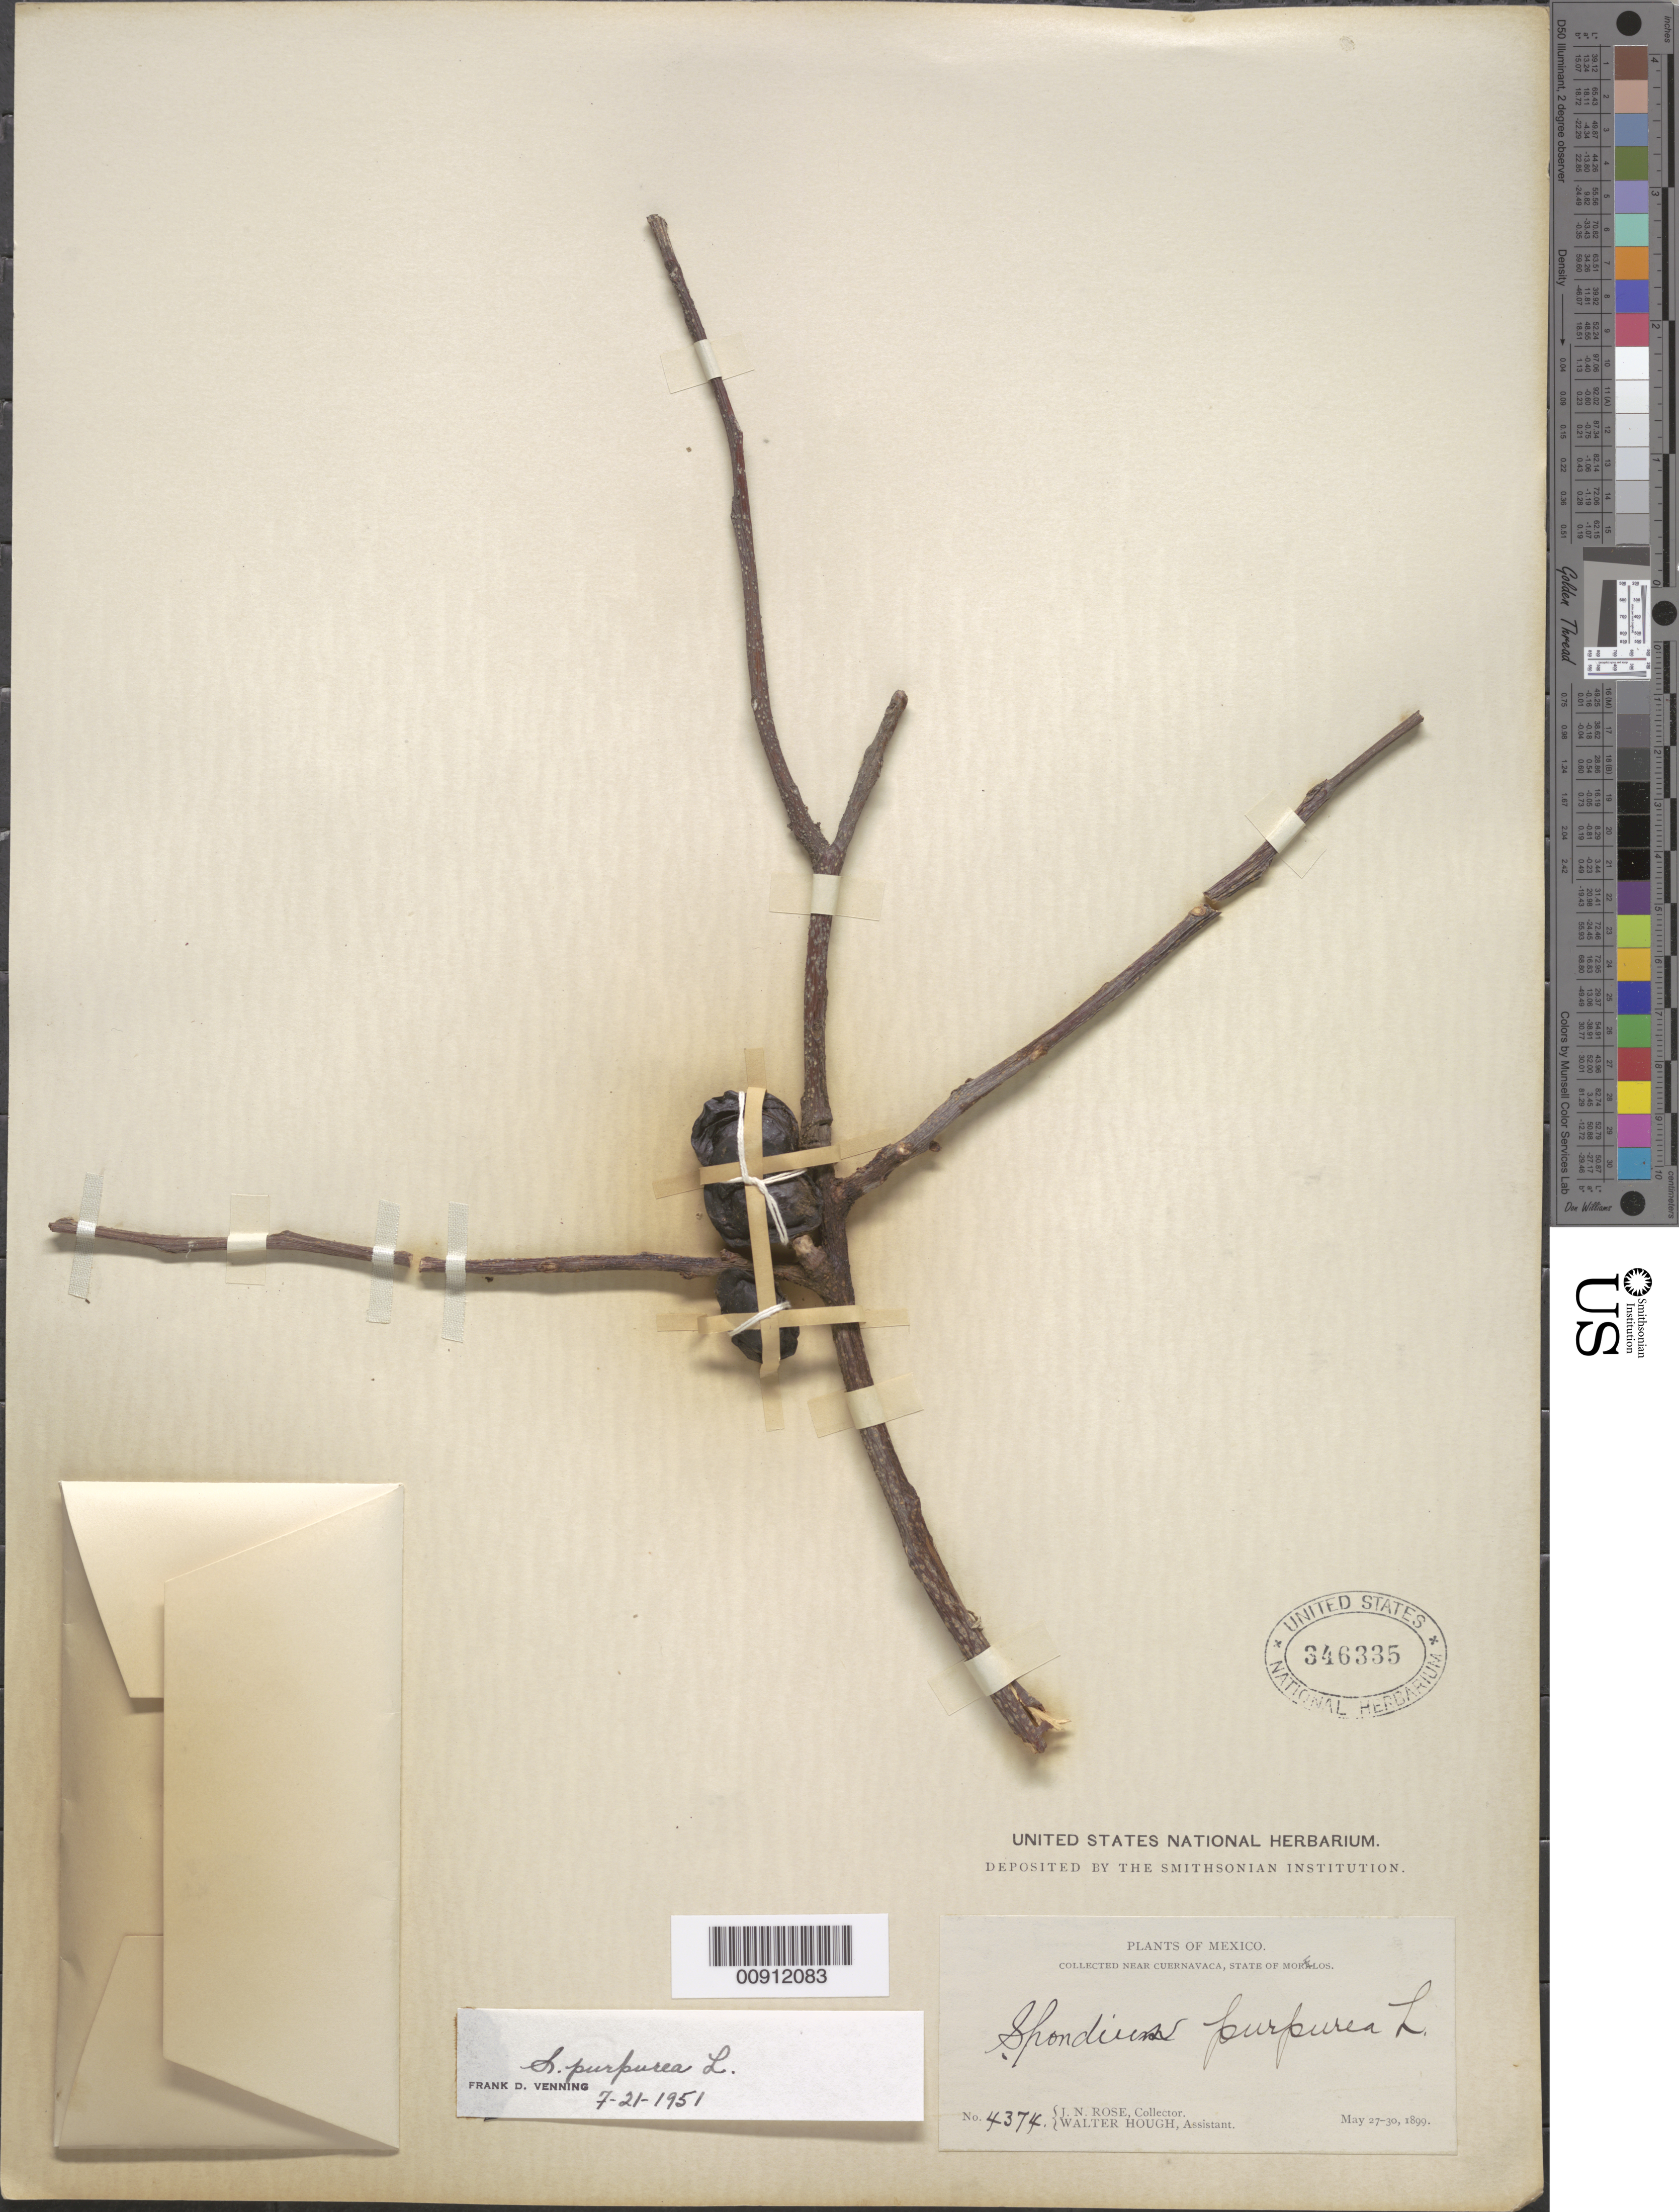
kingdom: Plantae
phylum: Tracheophyta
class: Magnoliopsida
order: Sapindales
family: Anacardiaceae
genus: Spondias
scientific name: Spondias purpurea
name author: L.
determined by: Mitchell, John D.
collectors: J. N. Rose & W. Hough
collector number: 4374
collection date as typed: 27 May 1899 to 30 May 1899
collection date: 1899-05-27/1899-05-30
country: Mexico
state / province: Morelos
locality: Near Cuernavaca, State of Morelos.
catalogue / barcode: US 346335